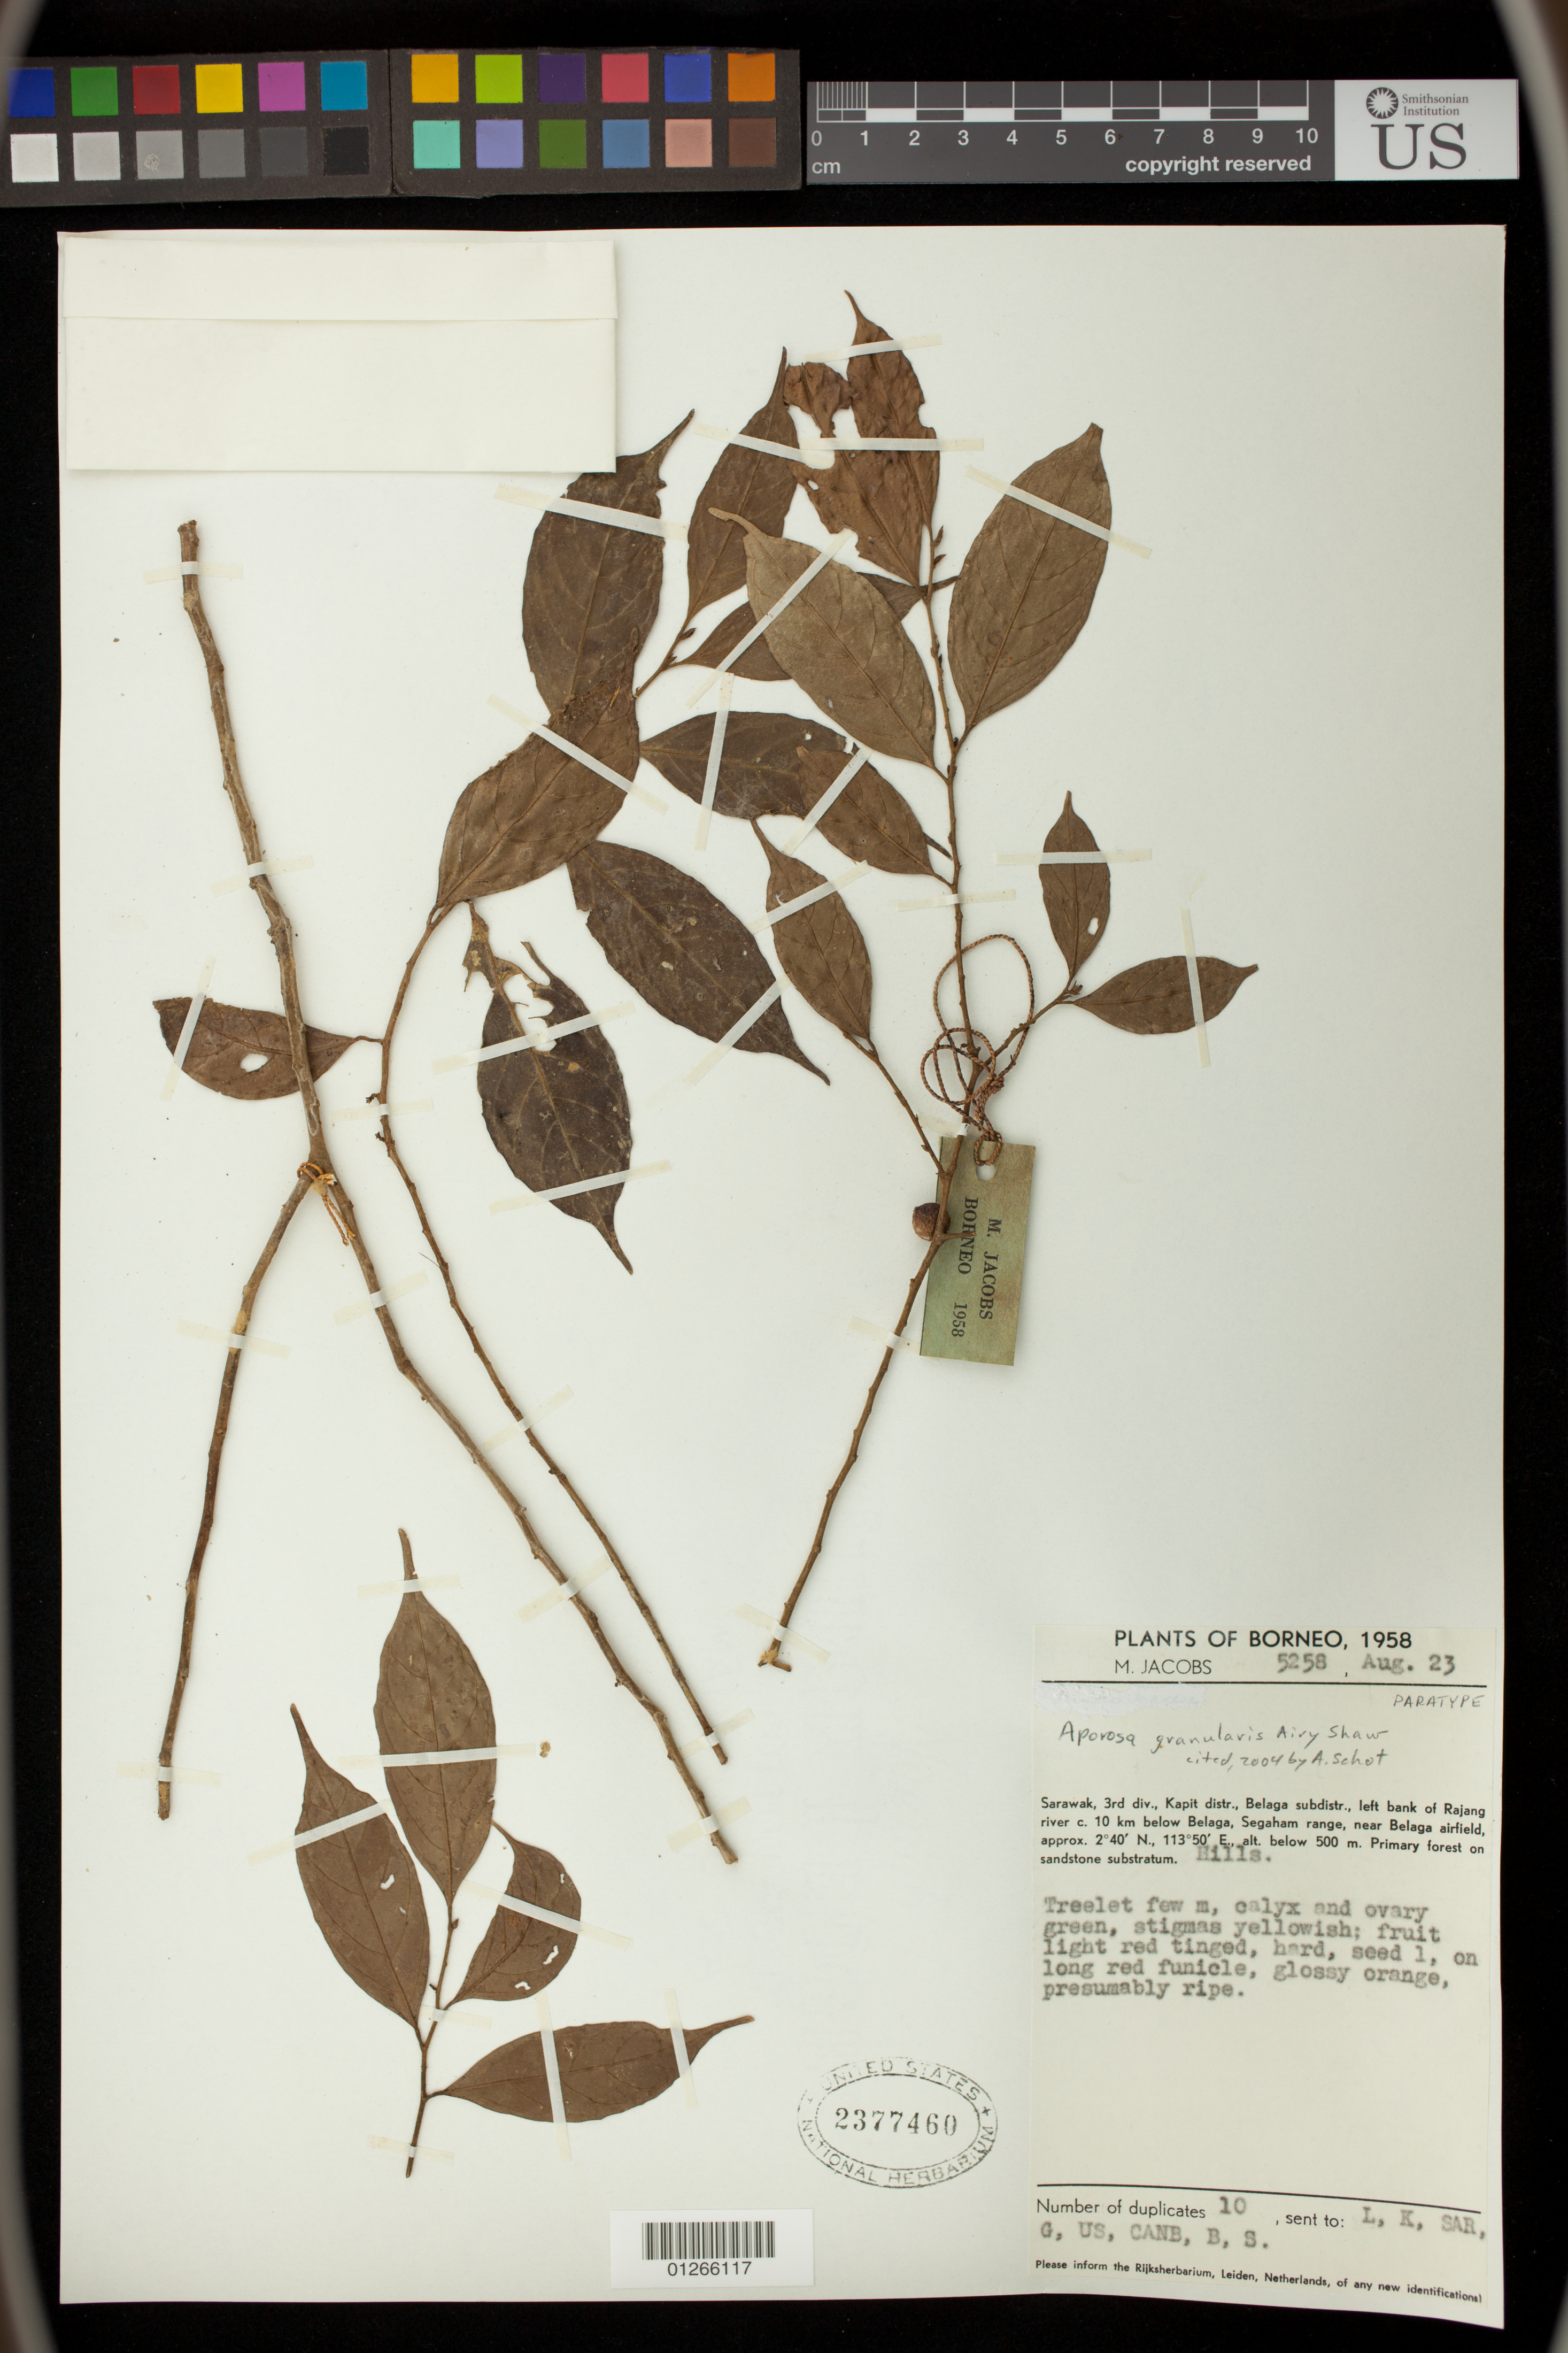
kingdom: Plantae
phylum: Tracheophyta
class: Magnoliopsida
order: Malpighiales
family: Phyllanthaceae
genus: Aporosa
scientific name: Aporosa granularis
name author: Airy Shaw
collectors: M. Jacobs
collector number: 5258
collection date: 1958-08-23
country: Indonesia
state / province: Sarawak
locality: Sarawak, 3rd div., Kapit distr., Belaga subdistr., left bank of Rajang river c. 10 km below Belaga, Segaham range, near Belaga airfield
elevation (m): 500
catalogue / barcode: US 2377460